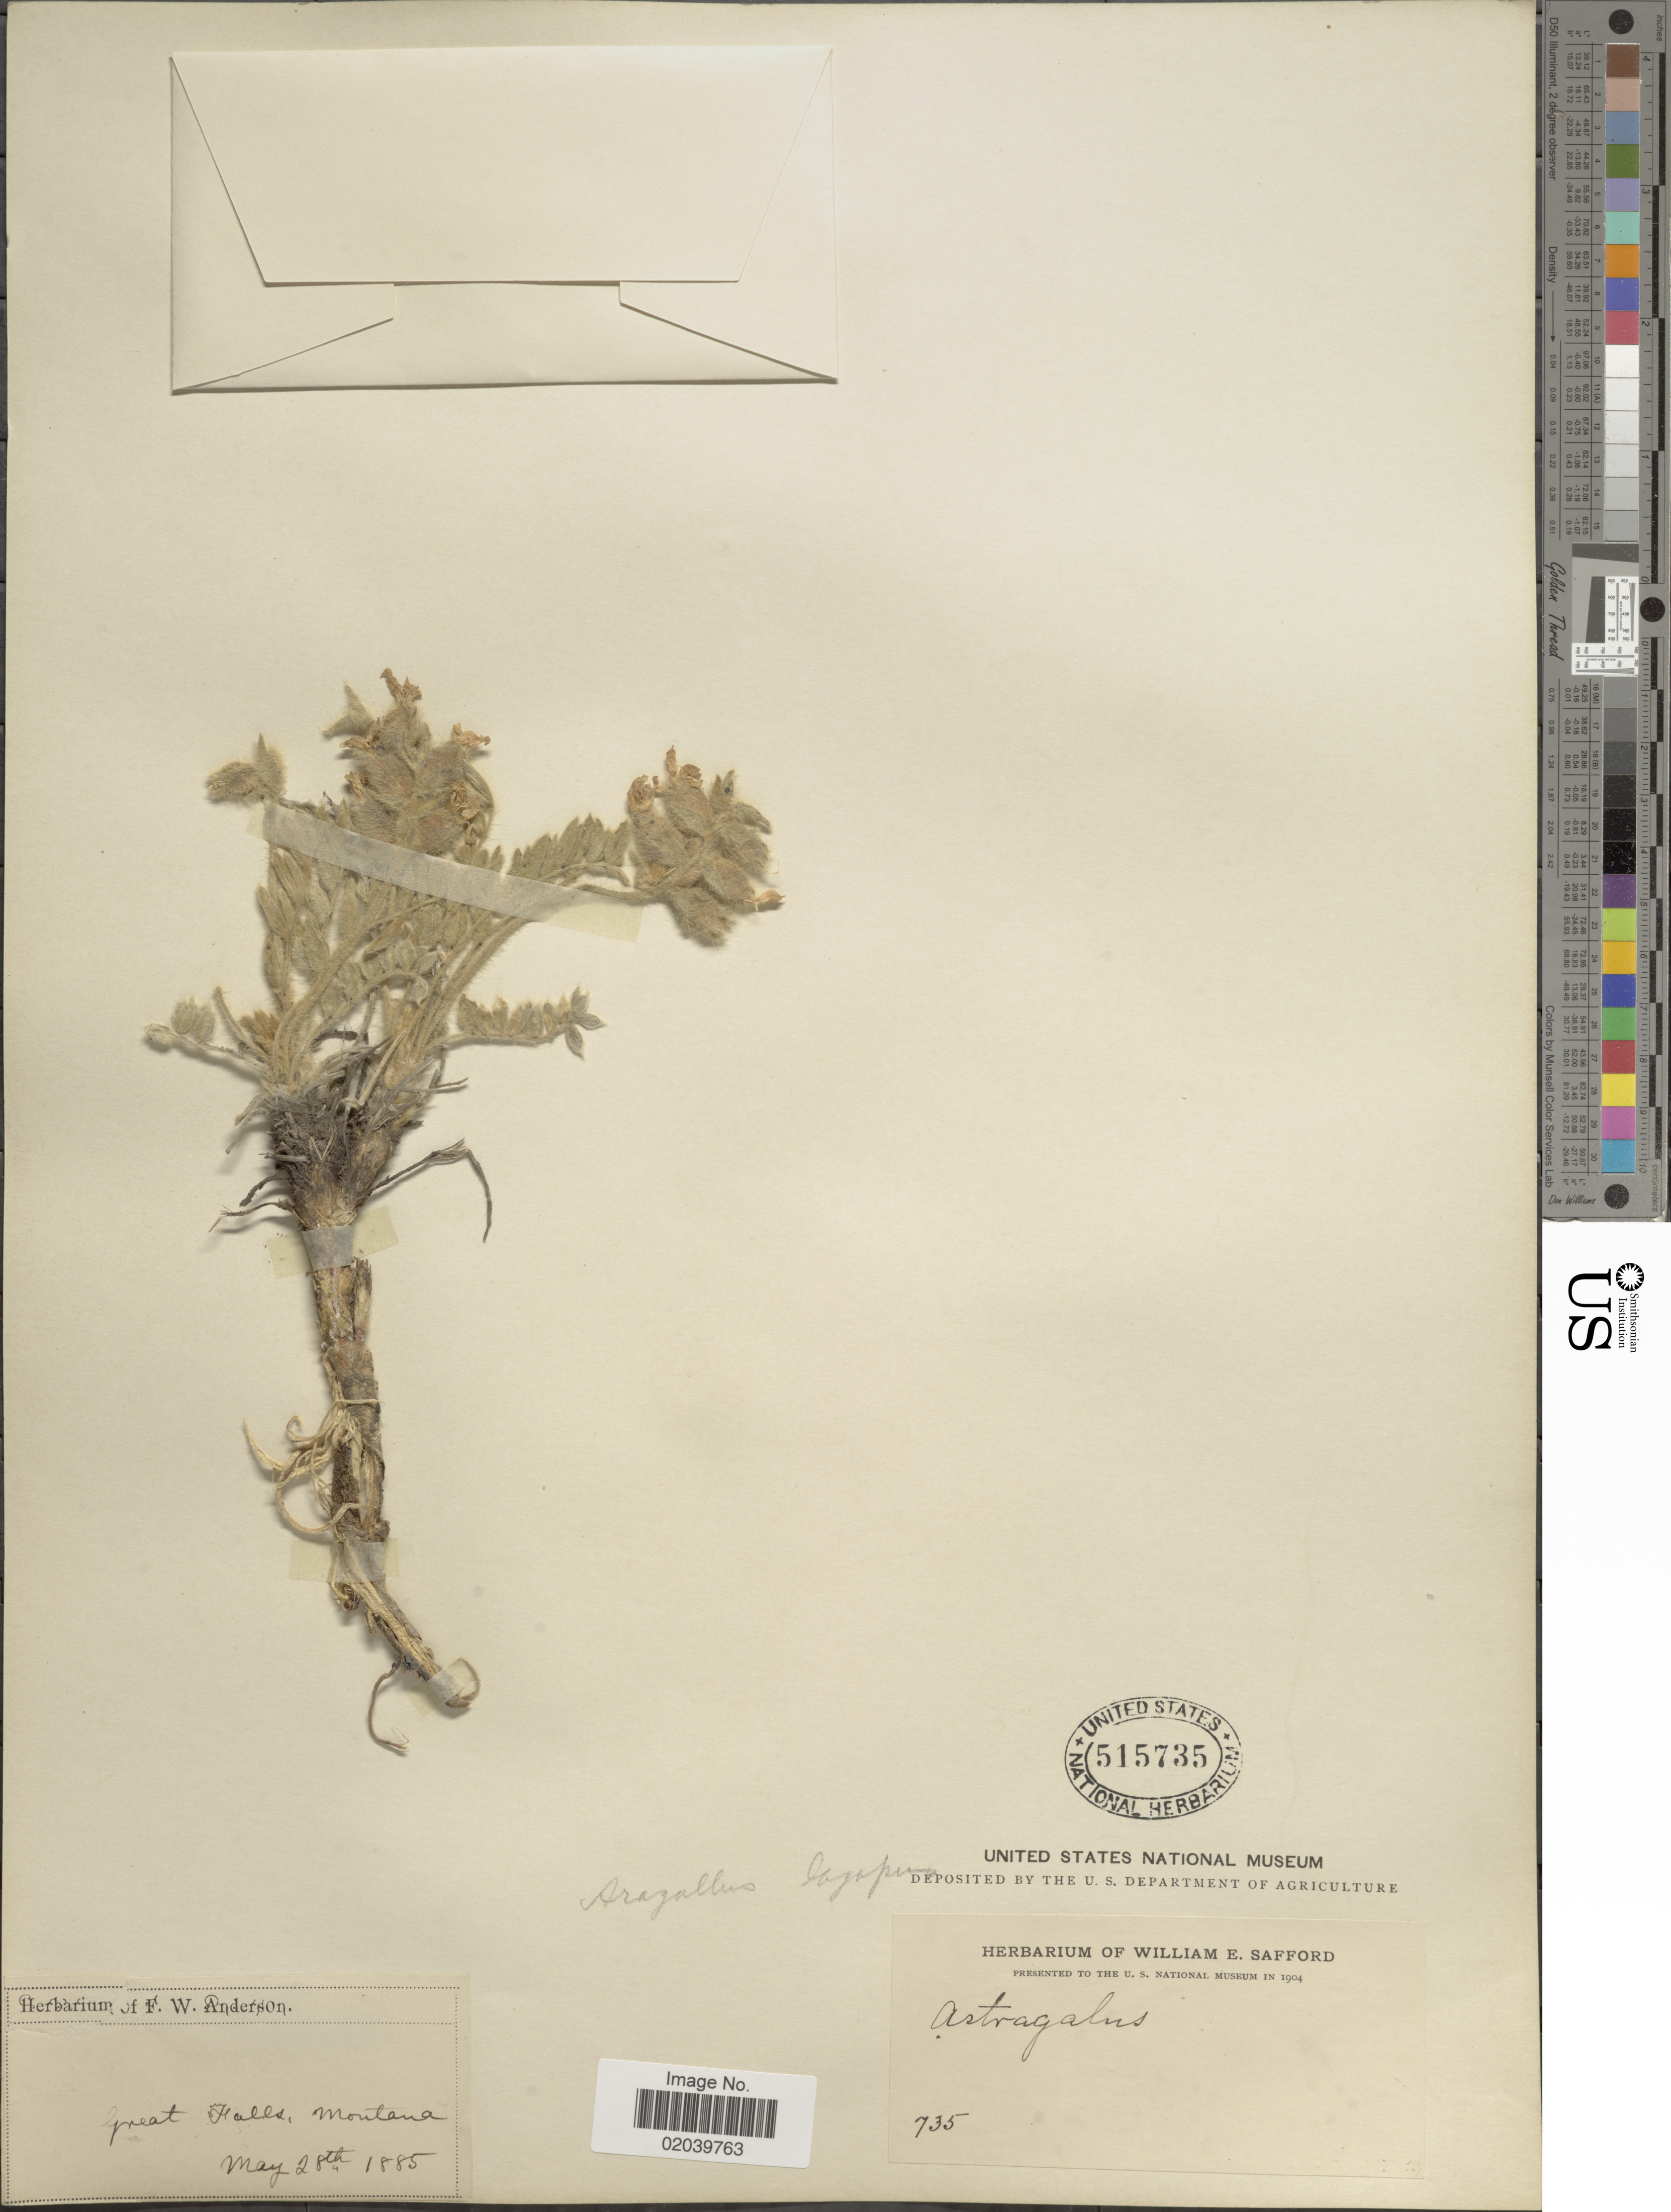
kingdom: Plantae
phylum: Tracheophyta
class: Magnoliopsida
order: Fabales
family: Fabaceae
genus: Oxytropis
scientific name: Oxytropis lagopus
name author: Nutt.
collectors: ex herb. F.W. Anderson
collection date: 1885-05-28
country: United States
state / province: Montana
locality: Great Falls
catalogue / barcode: US 515735